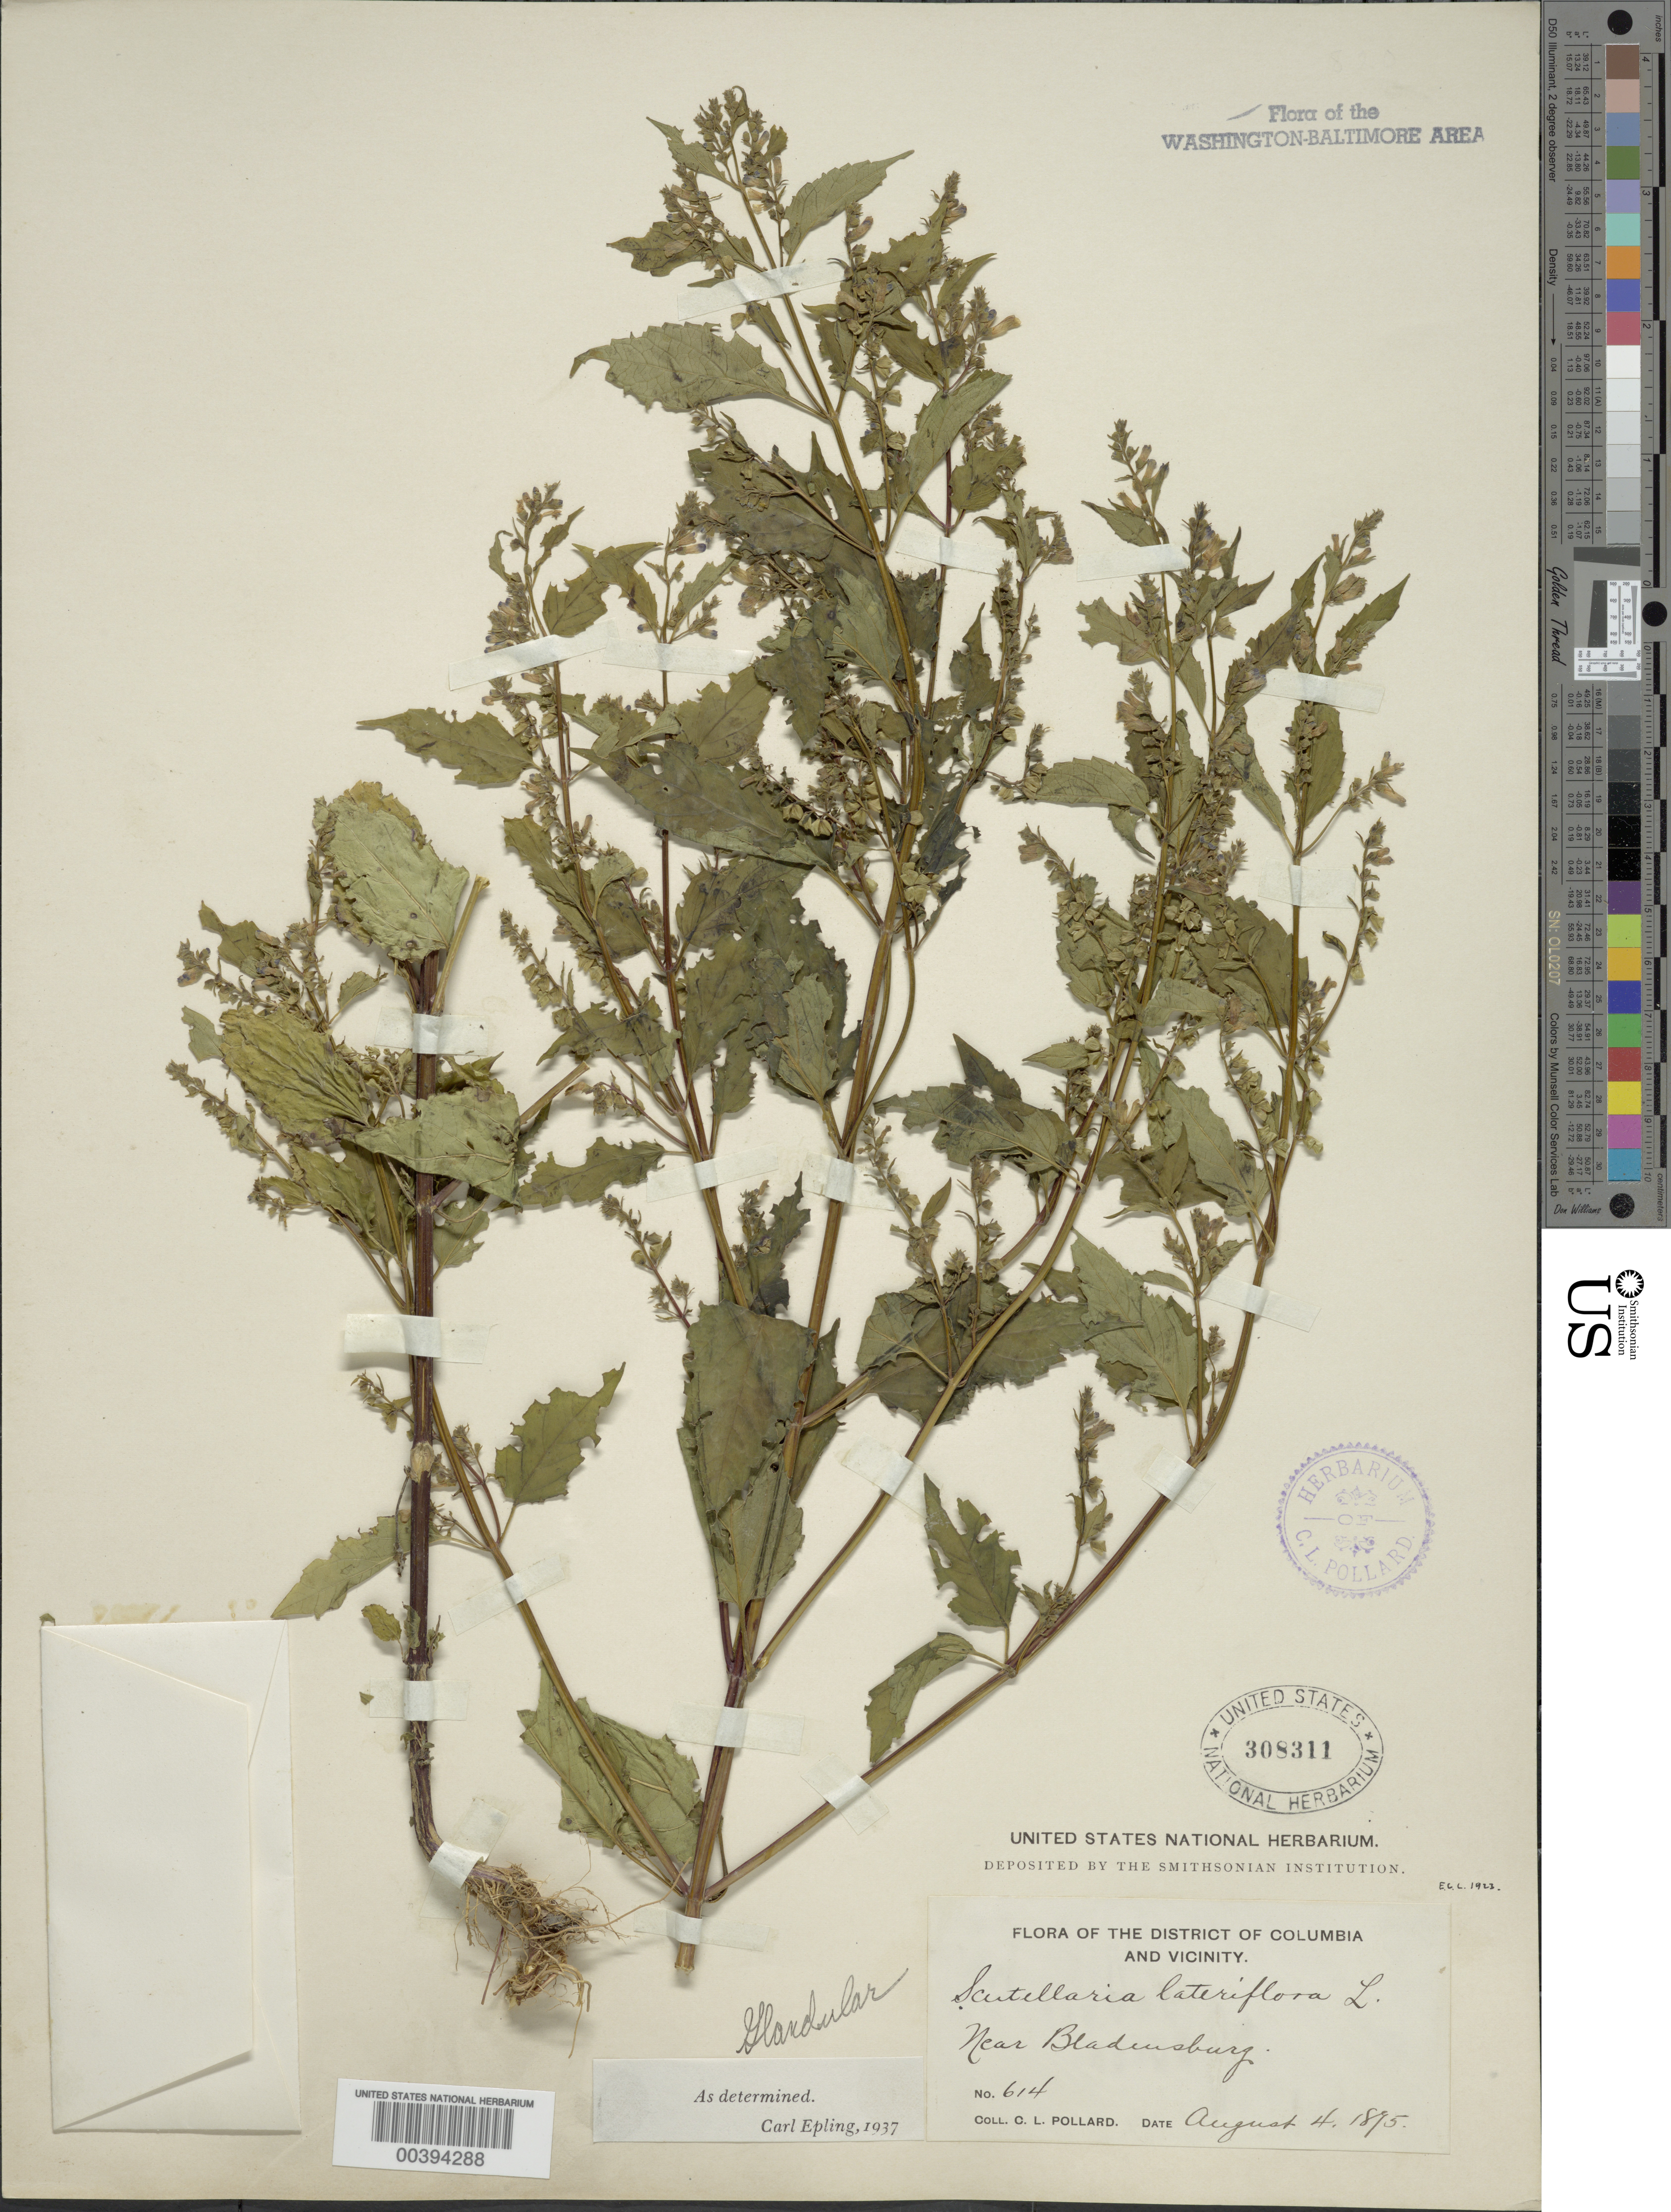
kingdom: Plantae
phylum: Tracheophyta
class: Magnoliopsida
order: Lamiales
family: Lamiaceae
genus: Scutellaria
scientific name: Scutellaria lateriflora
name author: L.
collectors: C. L. Pollard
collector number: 614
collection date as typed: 04 Aug 1895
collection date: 1895-08-04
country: United States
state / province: Maryland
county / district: Prince George's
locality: Near Bladensburg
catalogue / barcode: US 308311